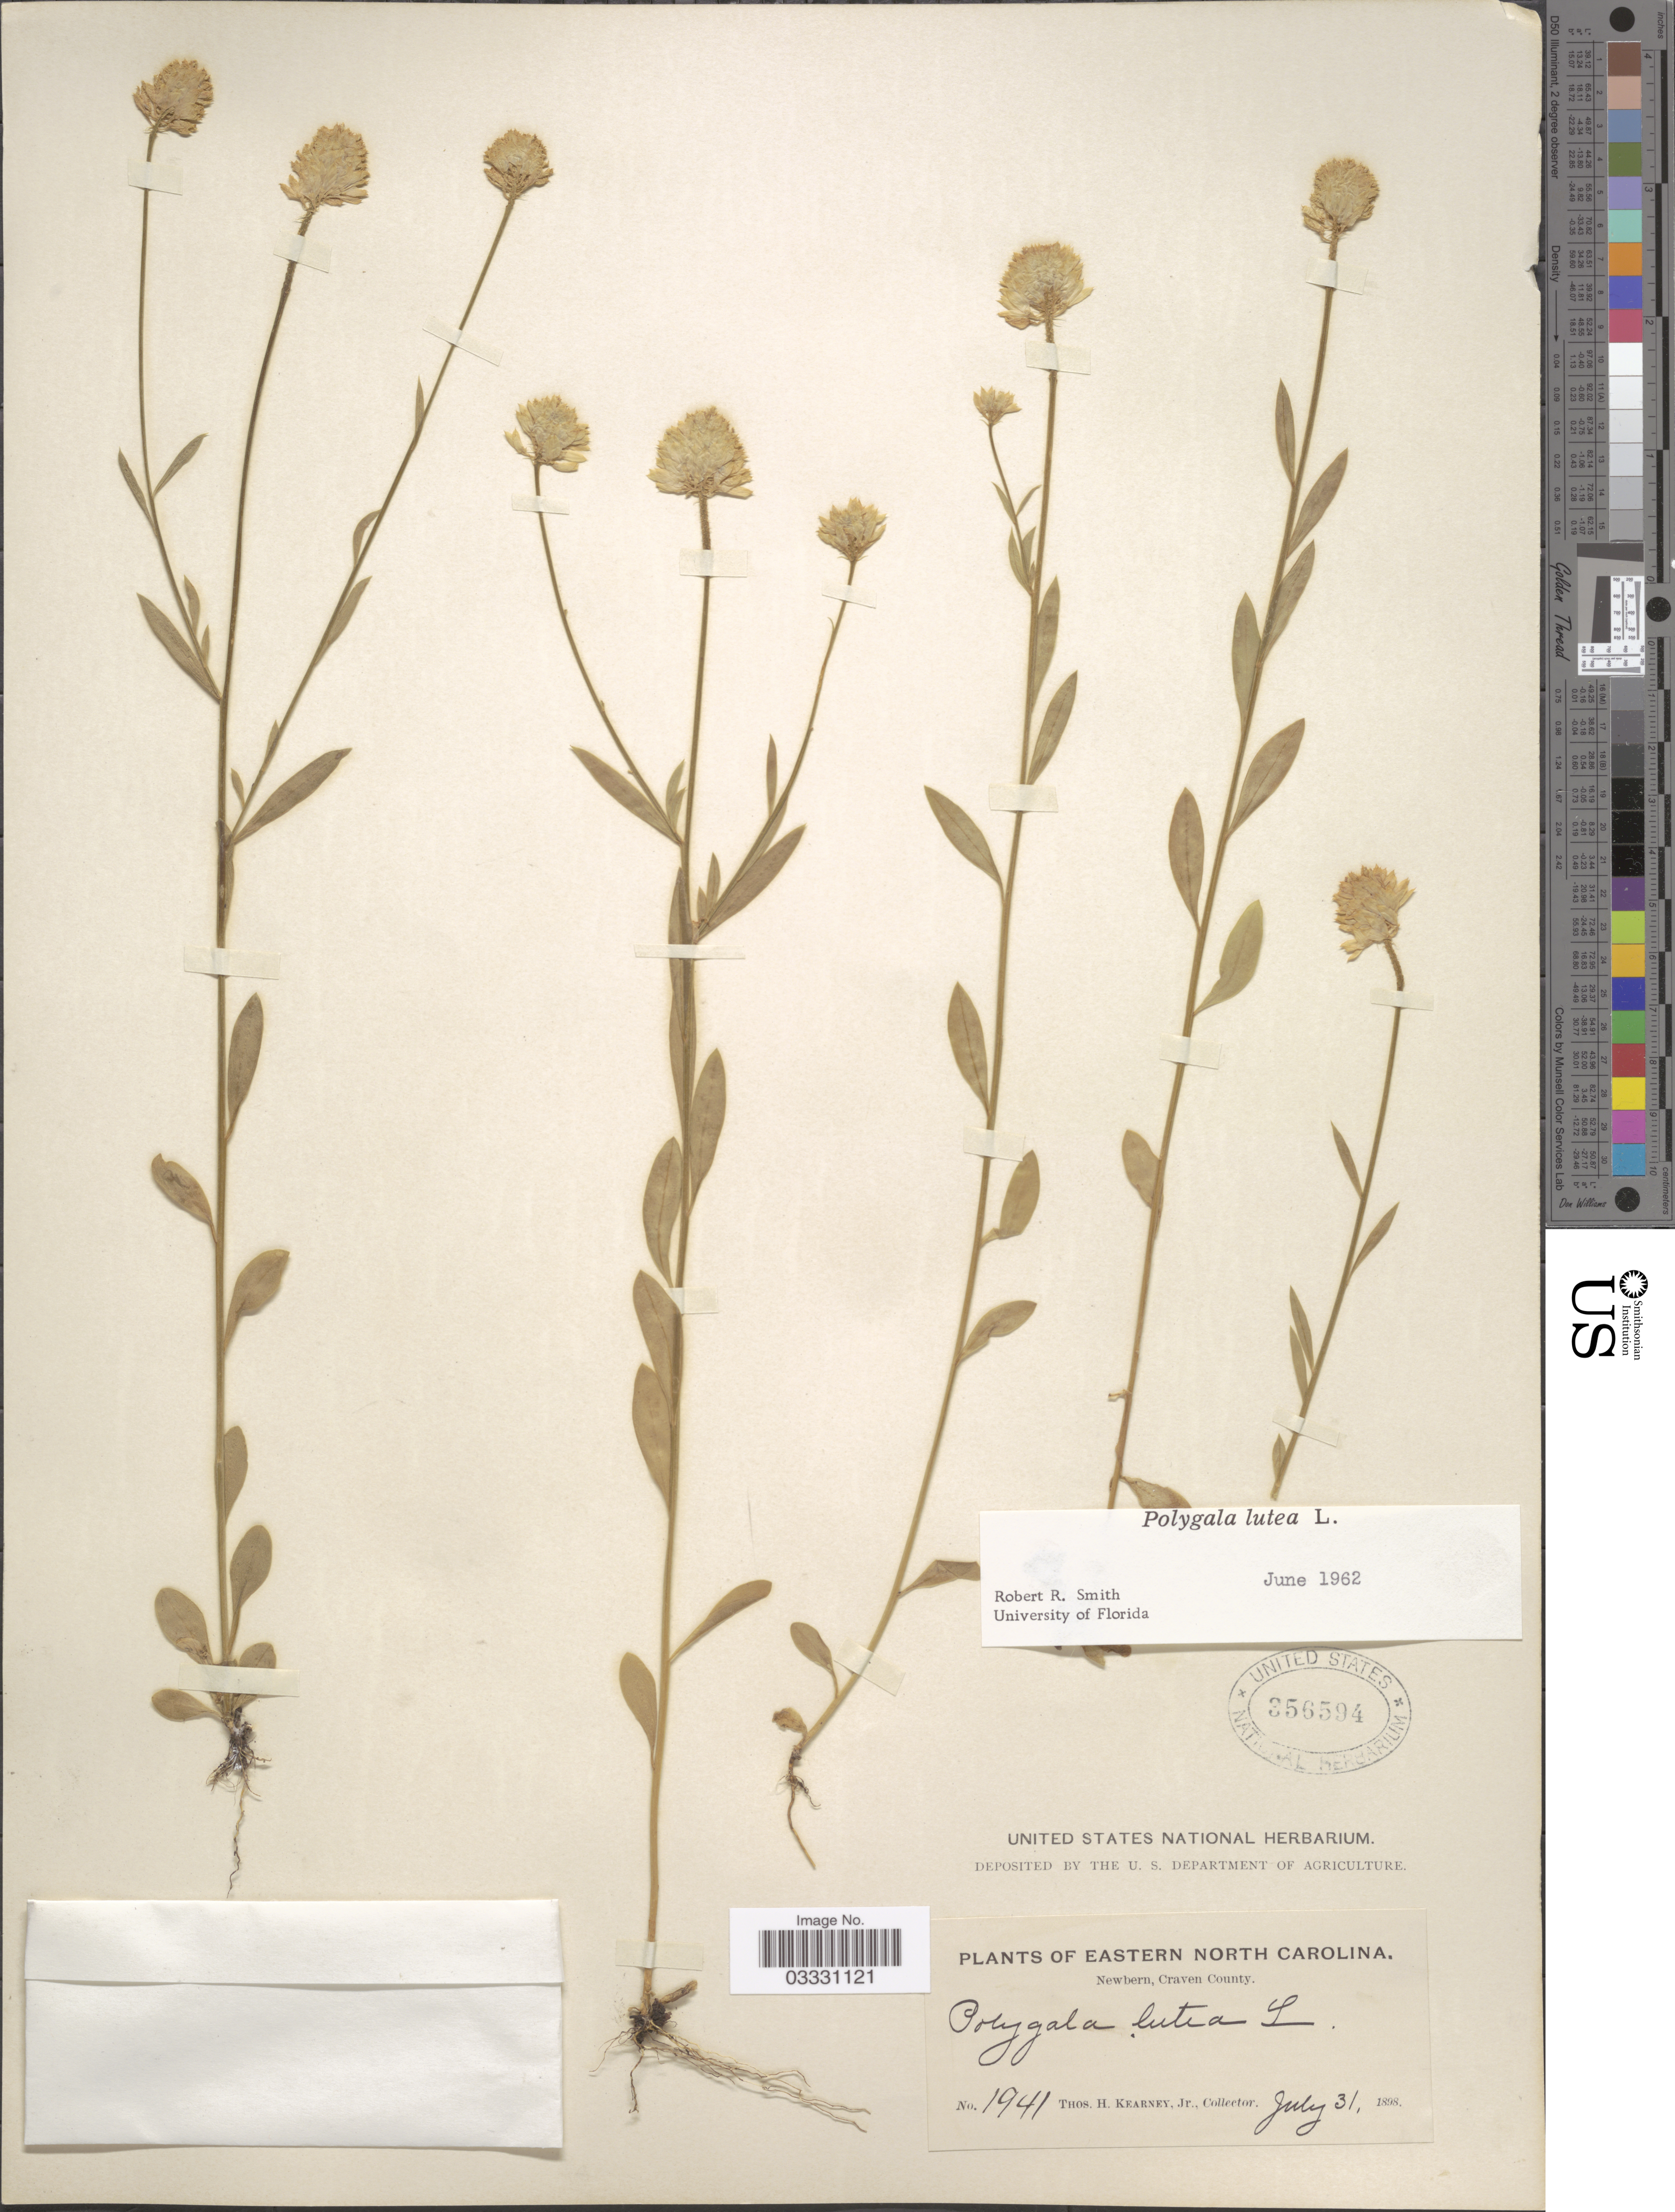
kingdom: Plantae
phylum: Tracheophyta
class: Magnoliopsida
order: Fabales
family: Polygalaceae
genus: Polygala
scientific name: Polygala lutea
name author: L.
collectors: T. H. Kearney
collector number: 1941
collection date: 1898-07-31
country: United States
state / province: North Carolina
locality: Eastern North Carolina. Newbern, Craven County.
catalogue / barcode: US 356594